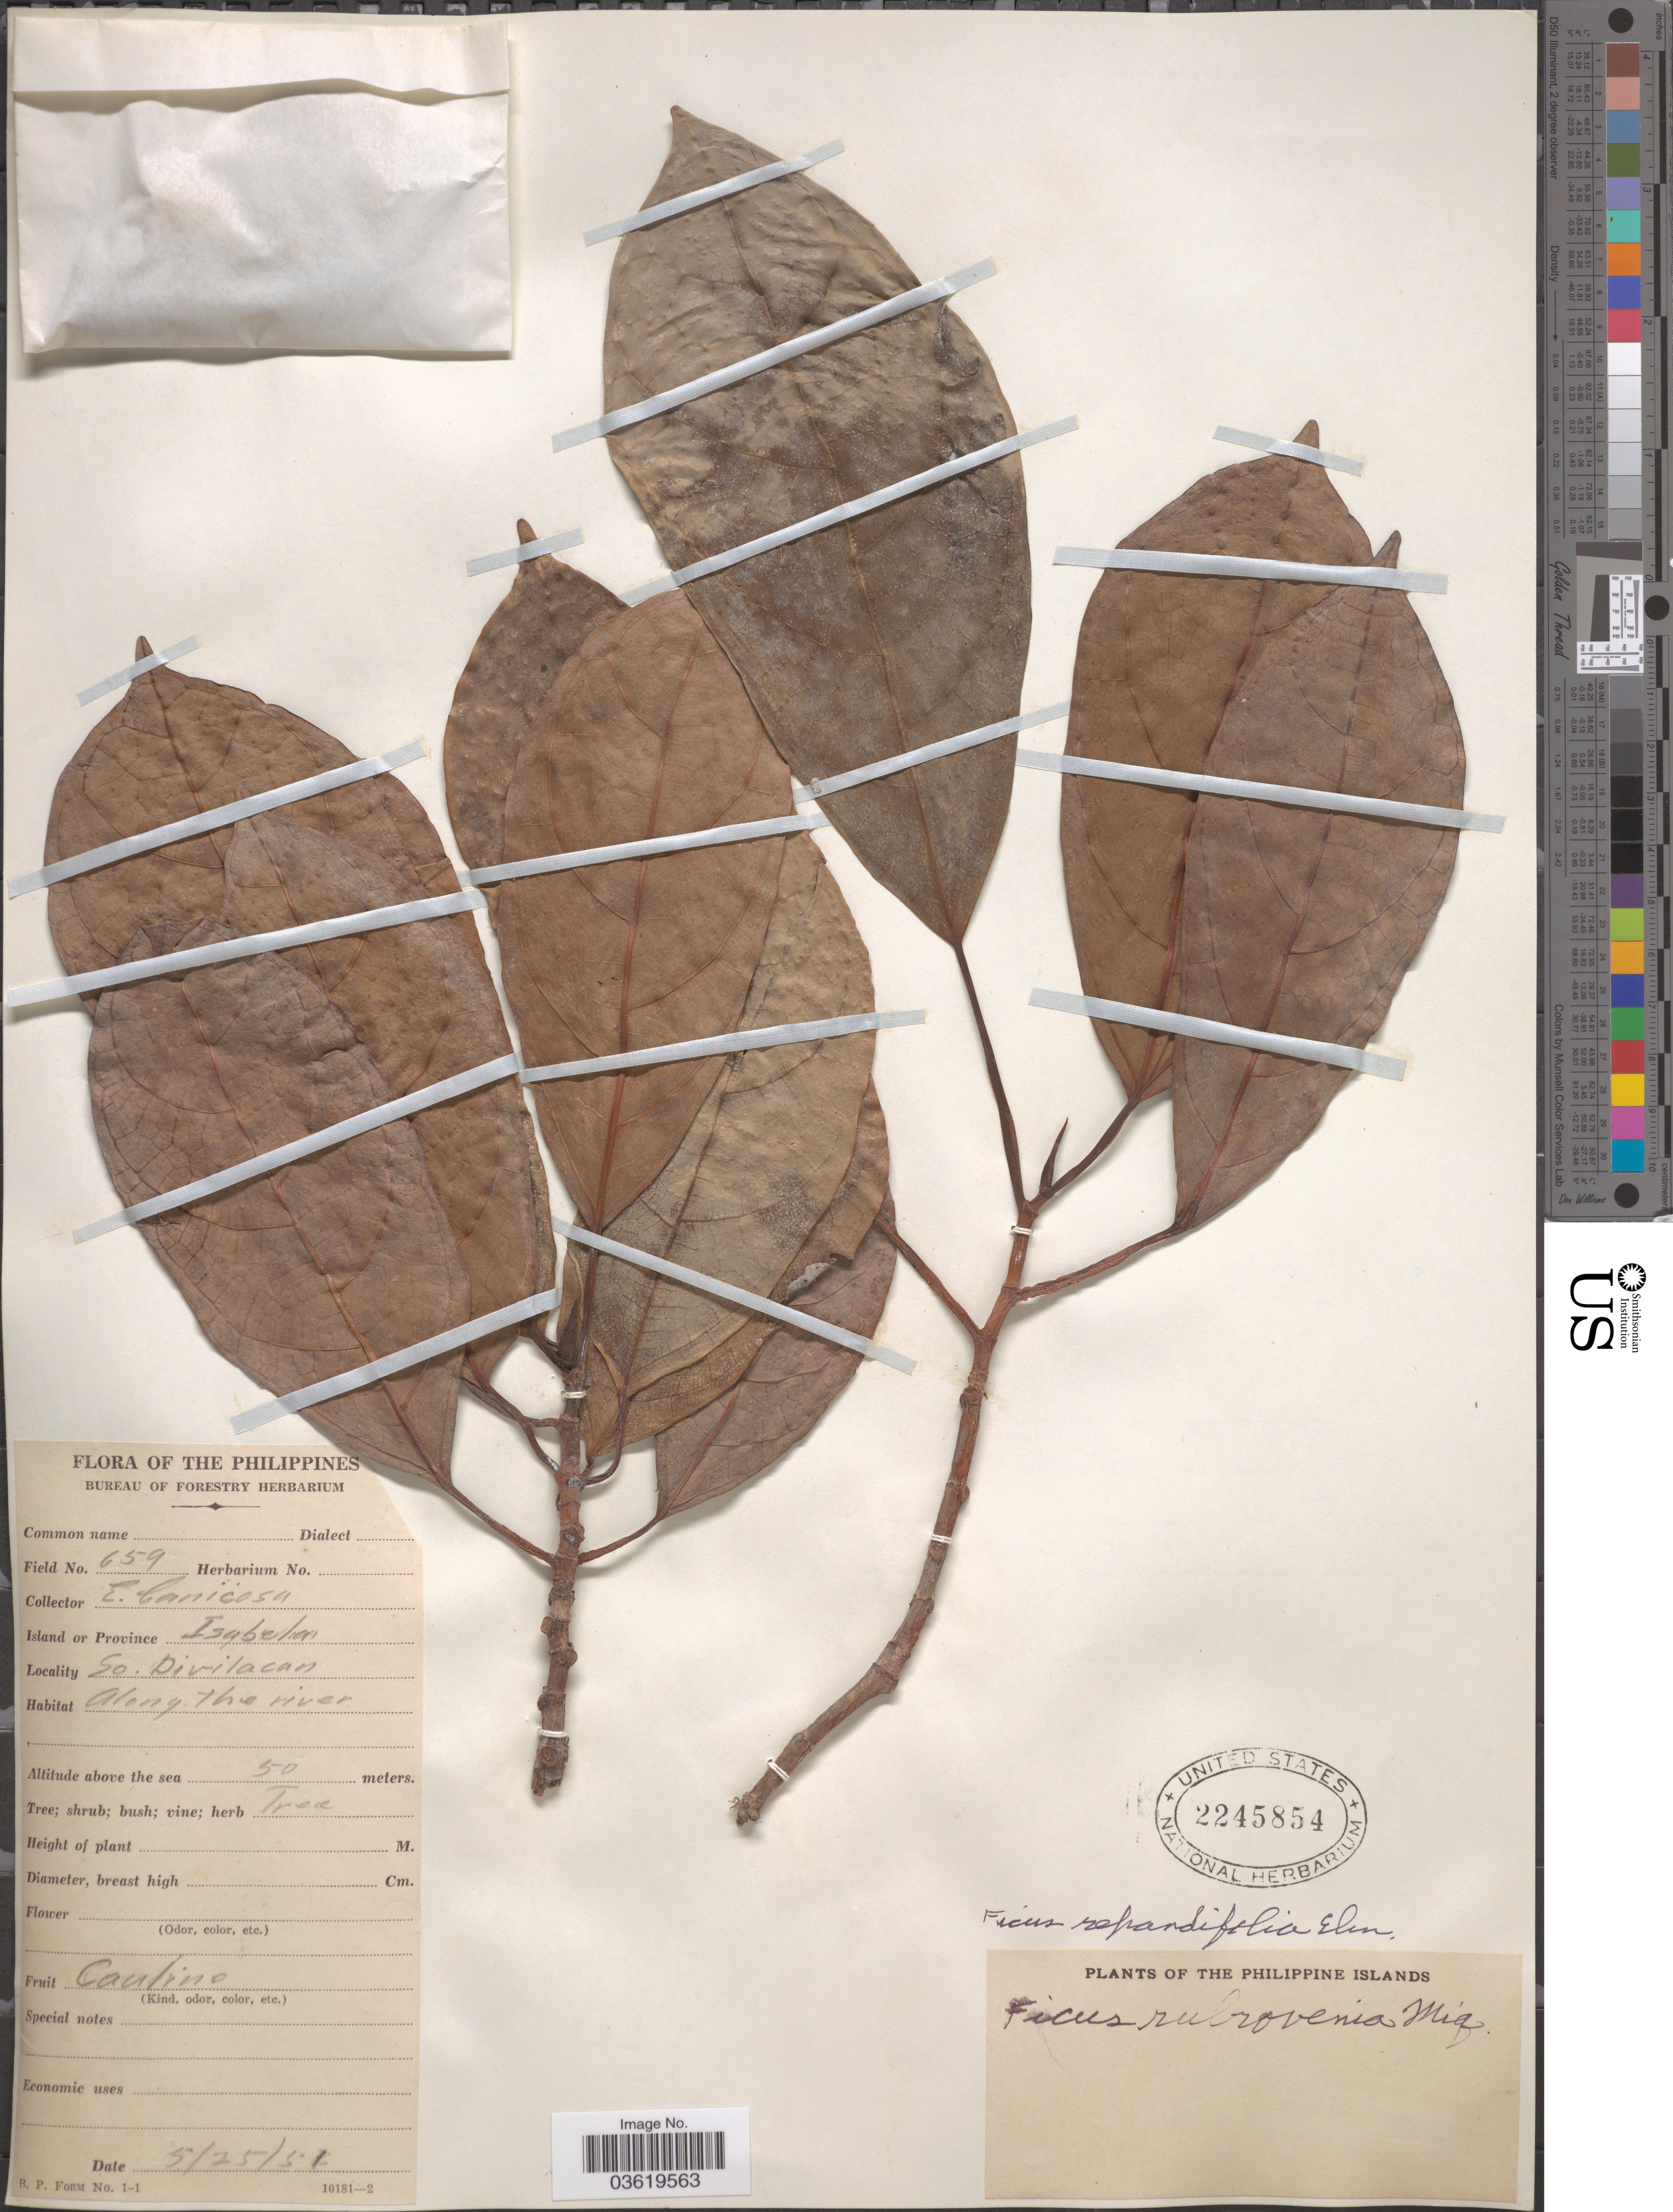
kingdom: Plantae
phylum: Tracheophyta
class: Magnoliopsida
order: Rosales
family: Moraceae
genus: Ficus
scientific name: Ficus repandifolia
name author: Elmer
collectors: E. Canicosa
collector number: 659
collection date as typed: Transcribed d/m/y: 25/5/51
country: Philippines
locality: Island or Province Isabela. So. Divilacan.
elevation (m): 50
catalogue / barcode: US 2245854